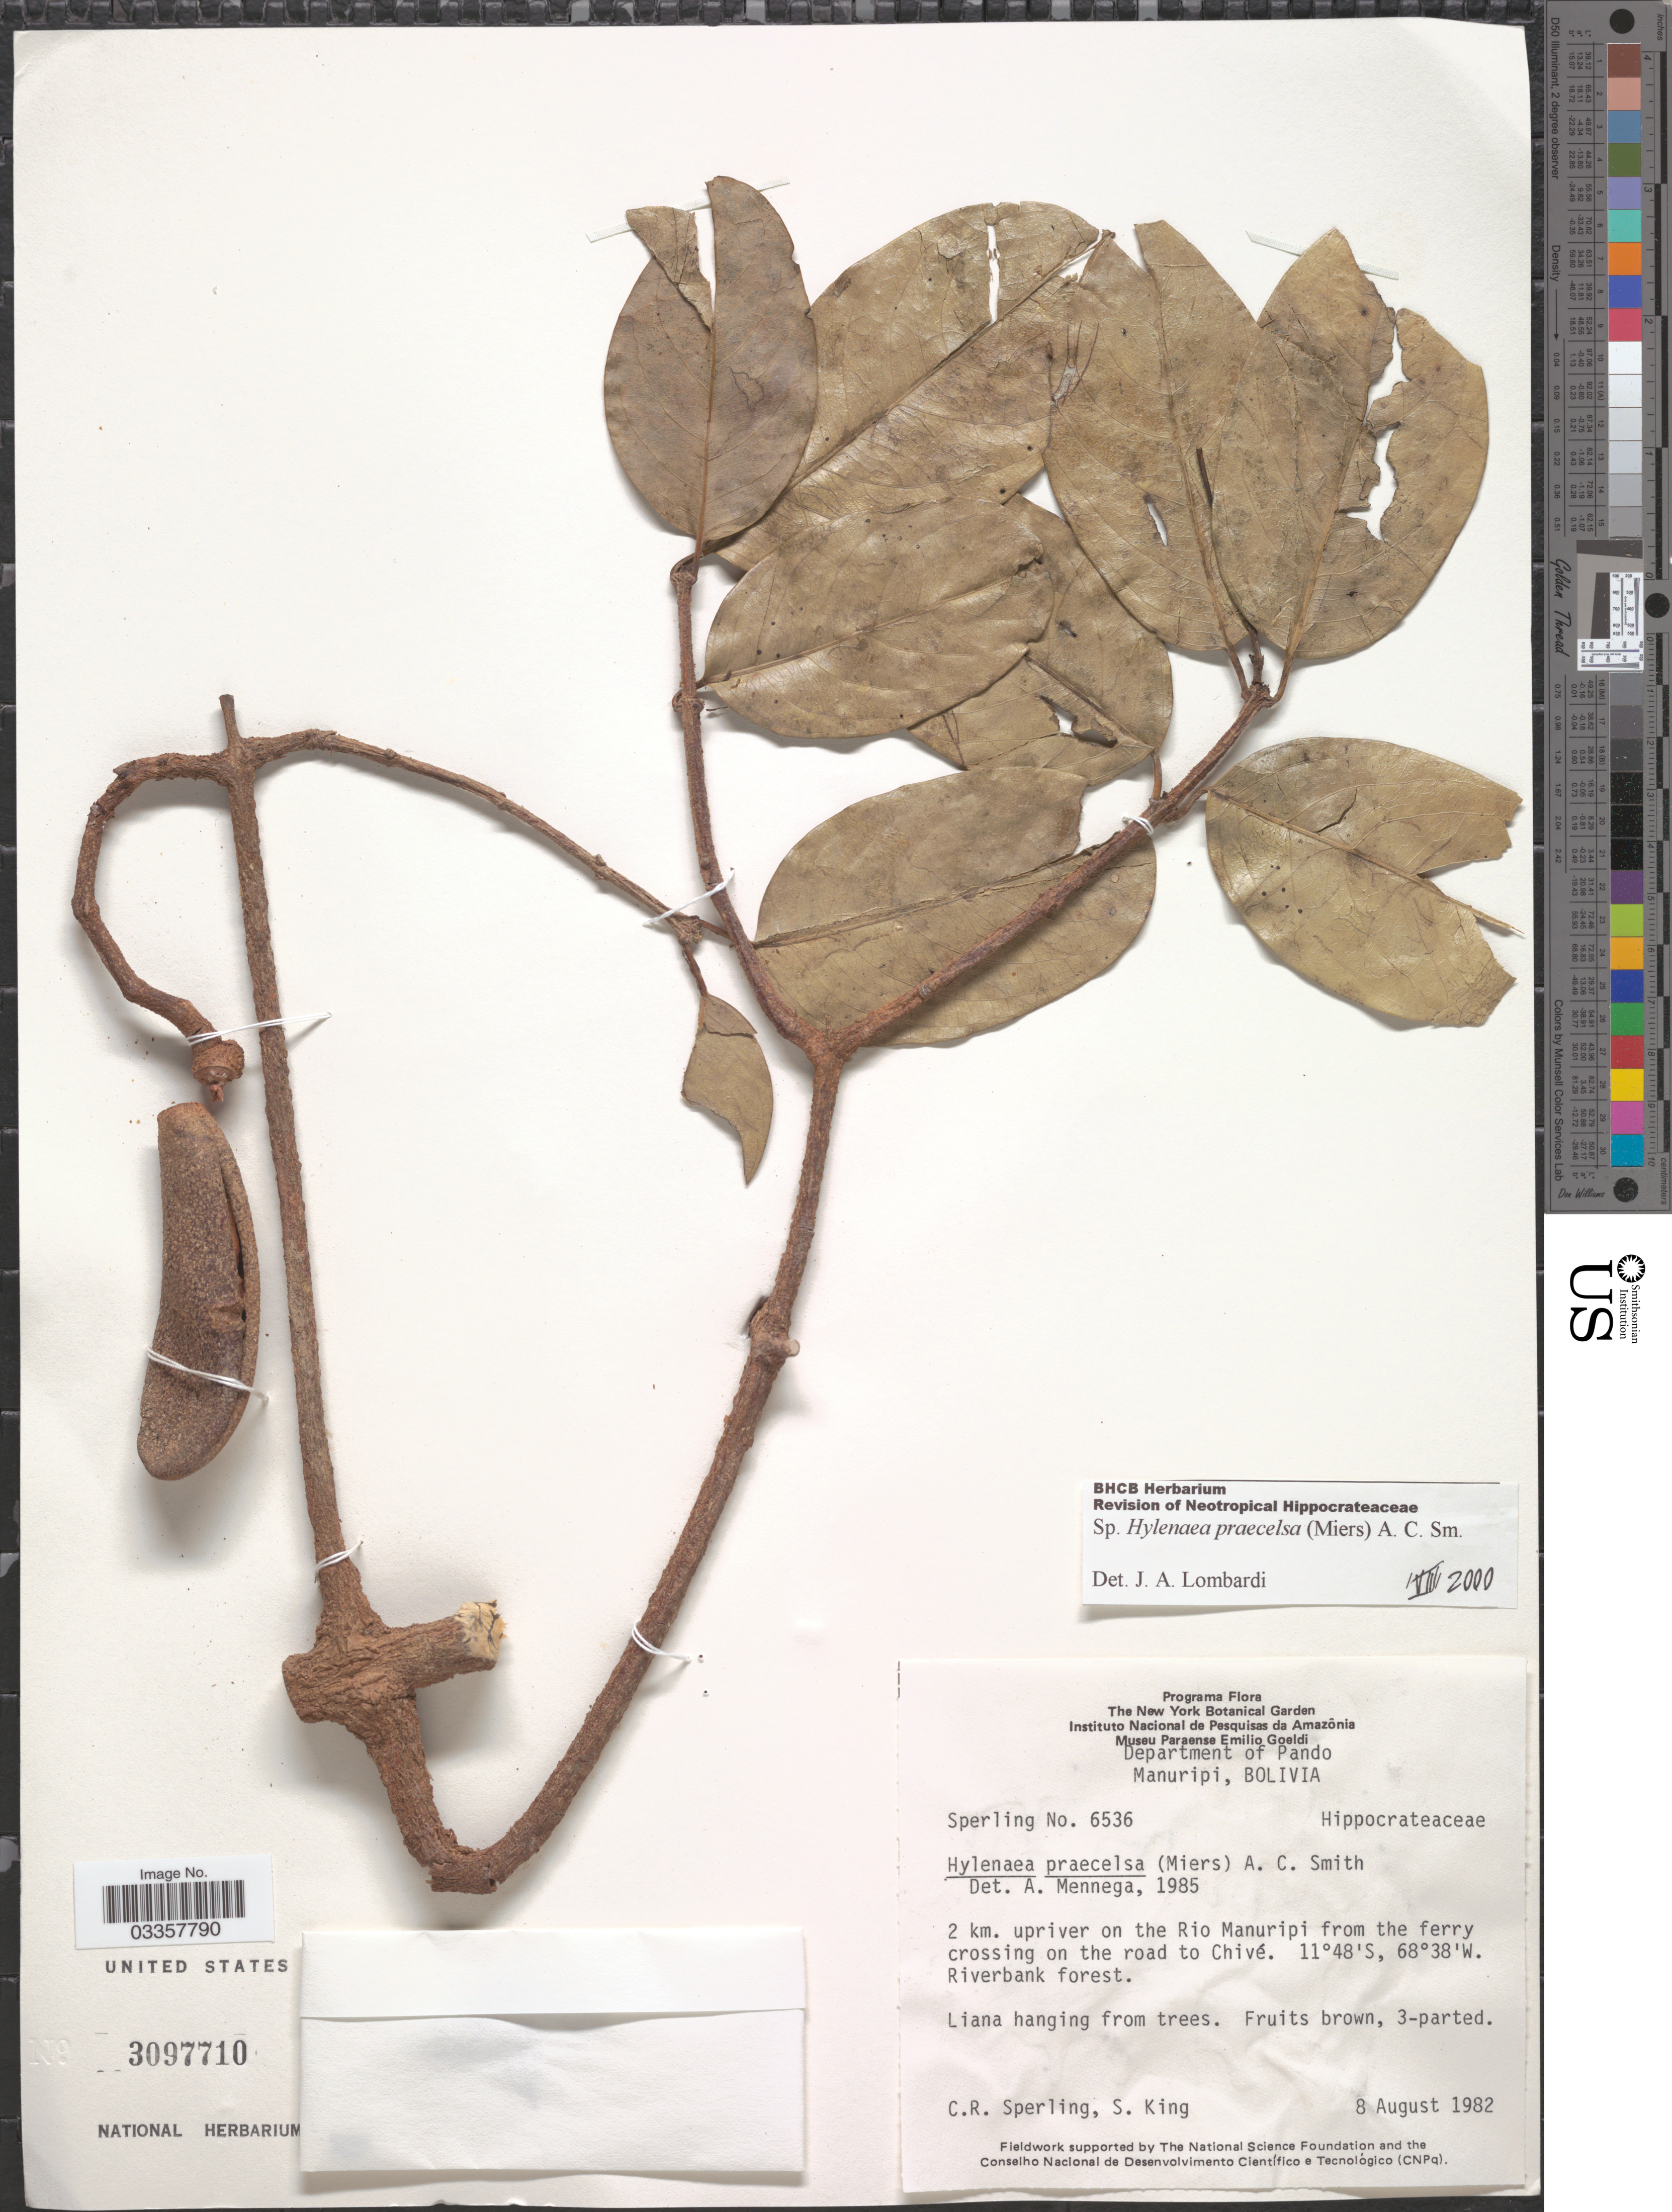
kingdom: Plantae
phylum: Tracheophyta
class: Magnoliopsida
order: Celastrales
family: Celastraceae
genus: Hylenaea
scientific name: Hylenaea praecelsa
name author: (Miers) A.C. Sm.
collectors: C. R. Sperling & S. King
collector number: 6536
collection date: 1982-08-08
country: Bolivia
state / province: Pando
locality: Department of Pando. Manuripi. 2 km. upriver on the Rio Manuripi from the ferry crossing on the road to Chivé.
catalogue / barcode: US 3097710